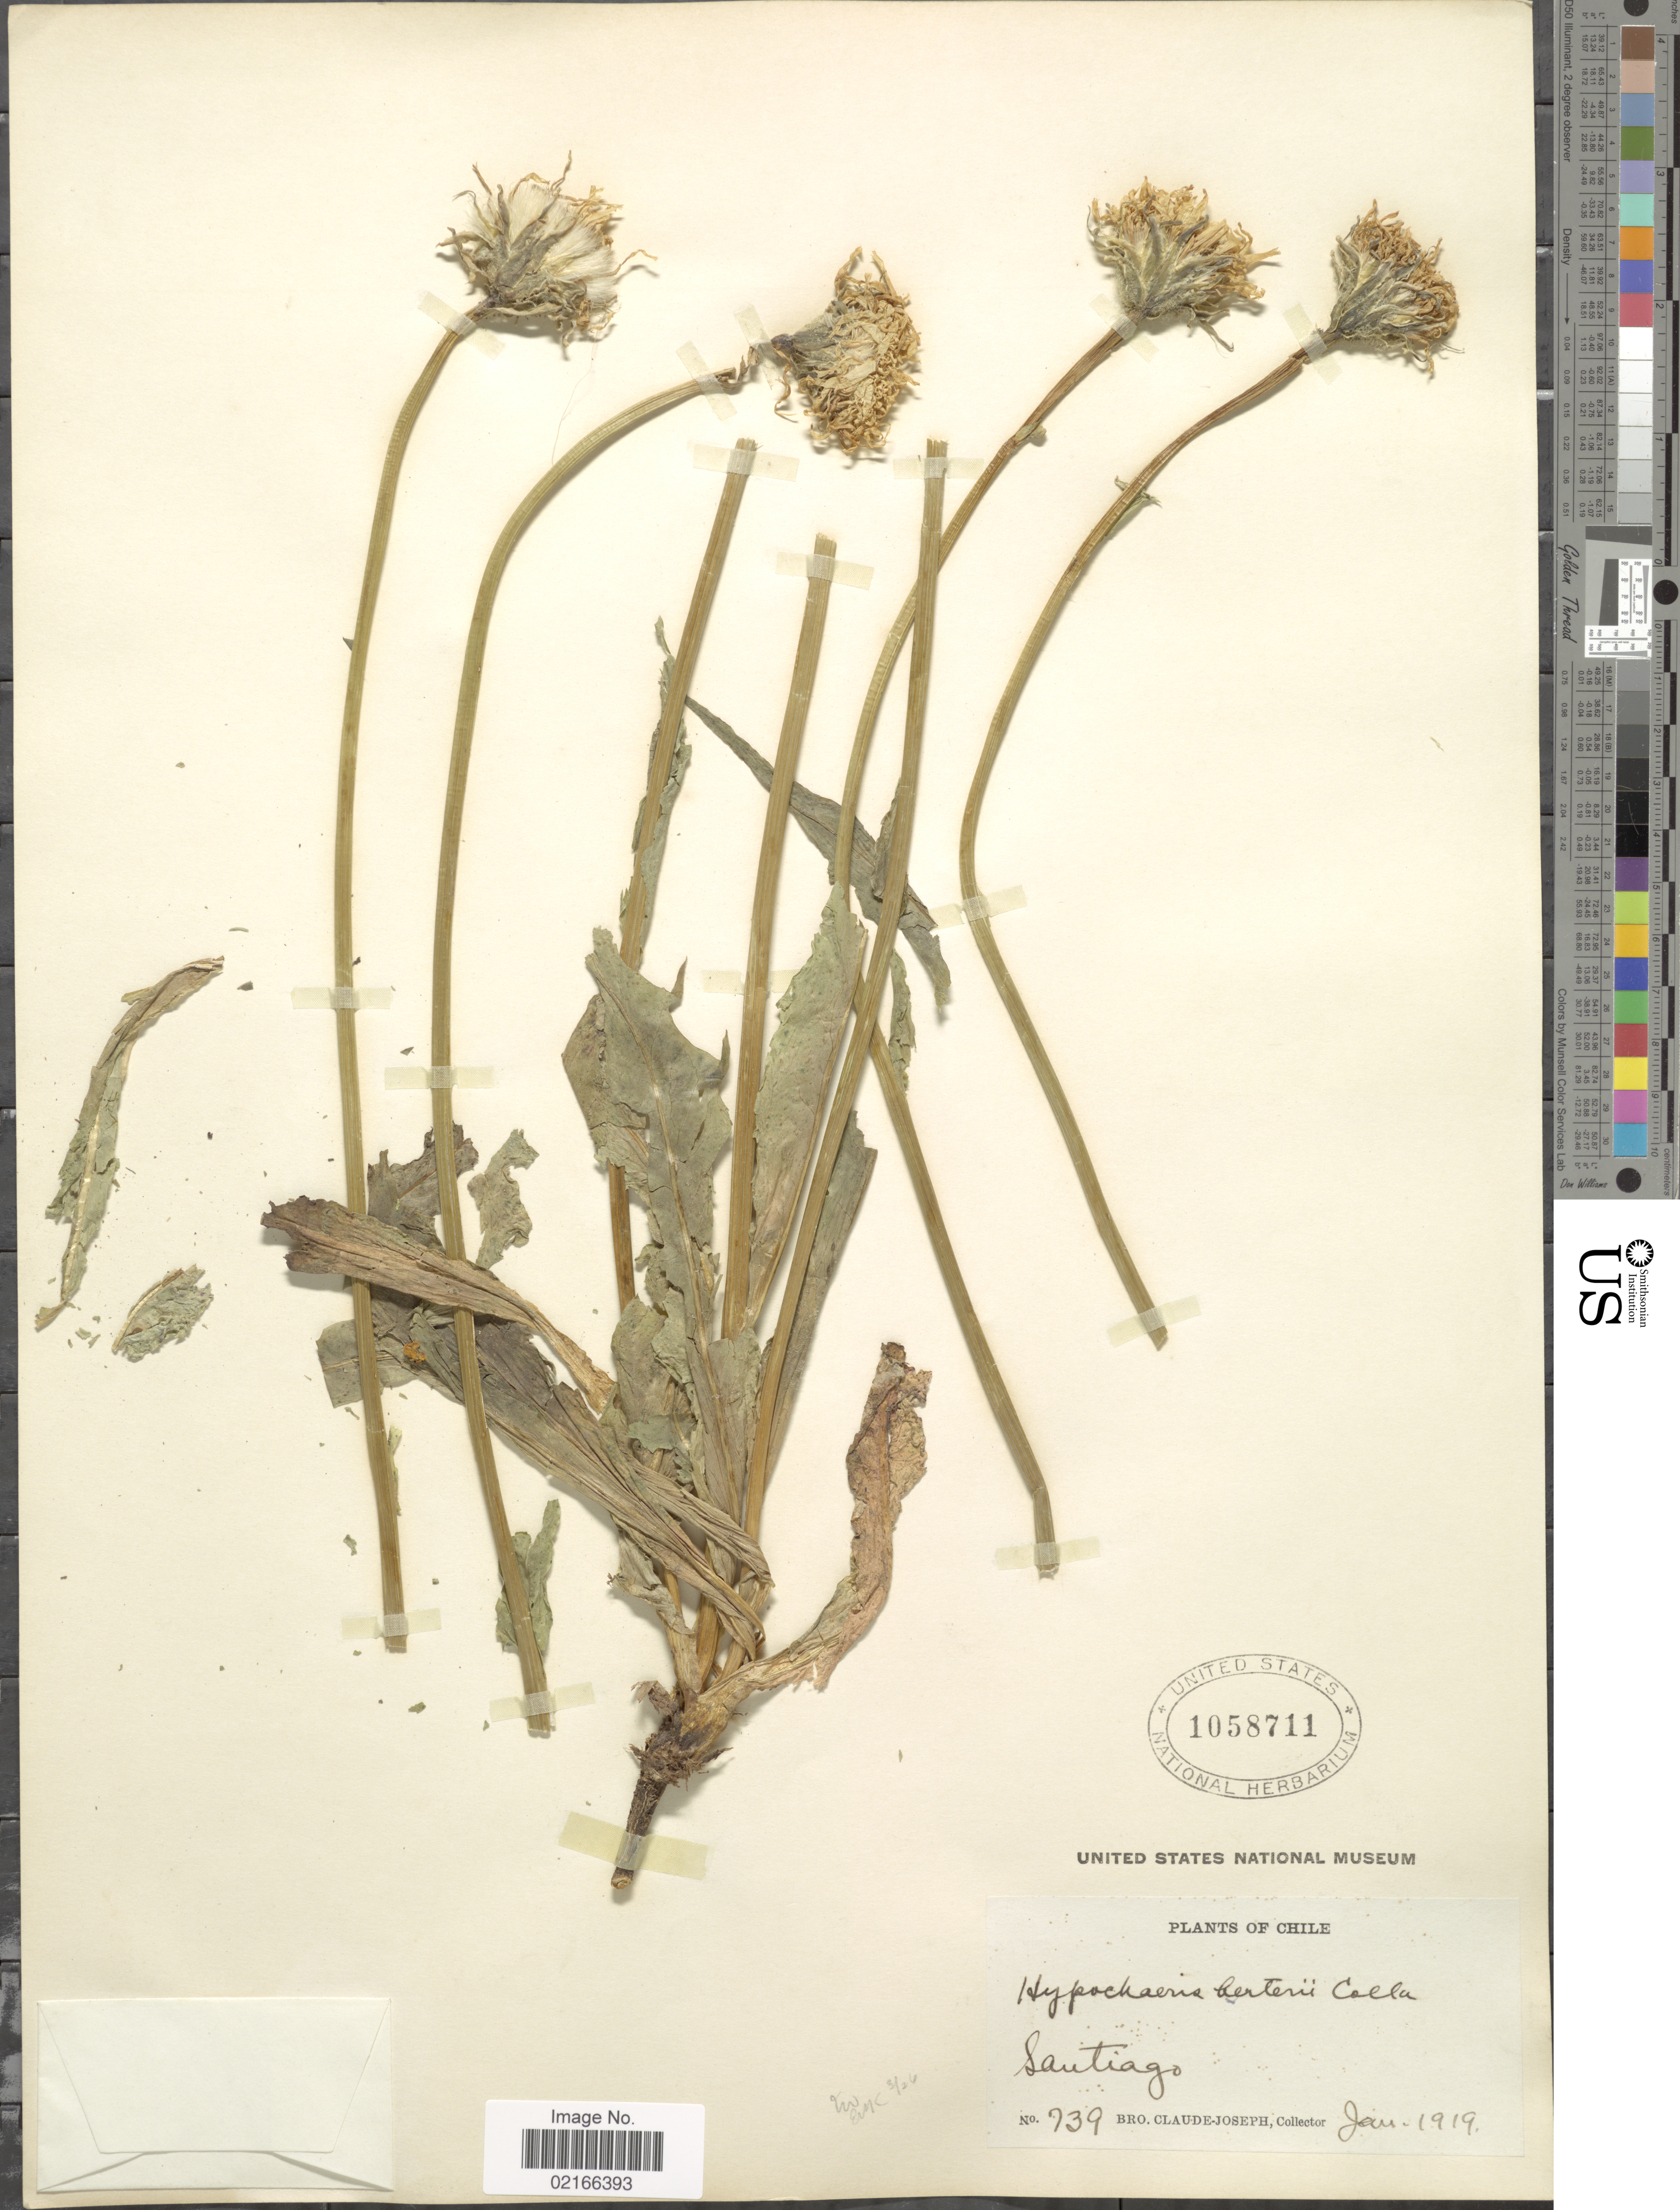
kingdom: Plantae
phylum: Tracheophyta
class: Magnoliopsida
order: Asterales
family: Asteraceae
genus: Hypochaeris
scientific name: Hypochaeris apargioides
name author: Hook. & Arn.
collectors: Bro. Claude-Joseph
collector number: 739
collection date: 1919-11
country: Chile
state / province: Región Metropolitana (RM)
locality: Santiago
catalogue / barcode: US 1058711